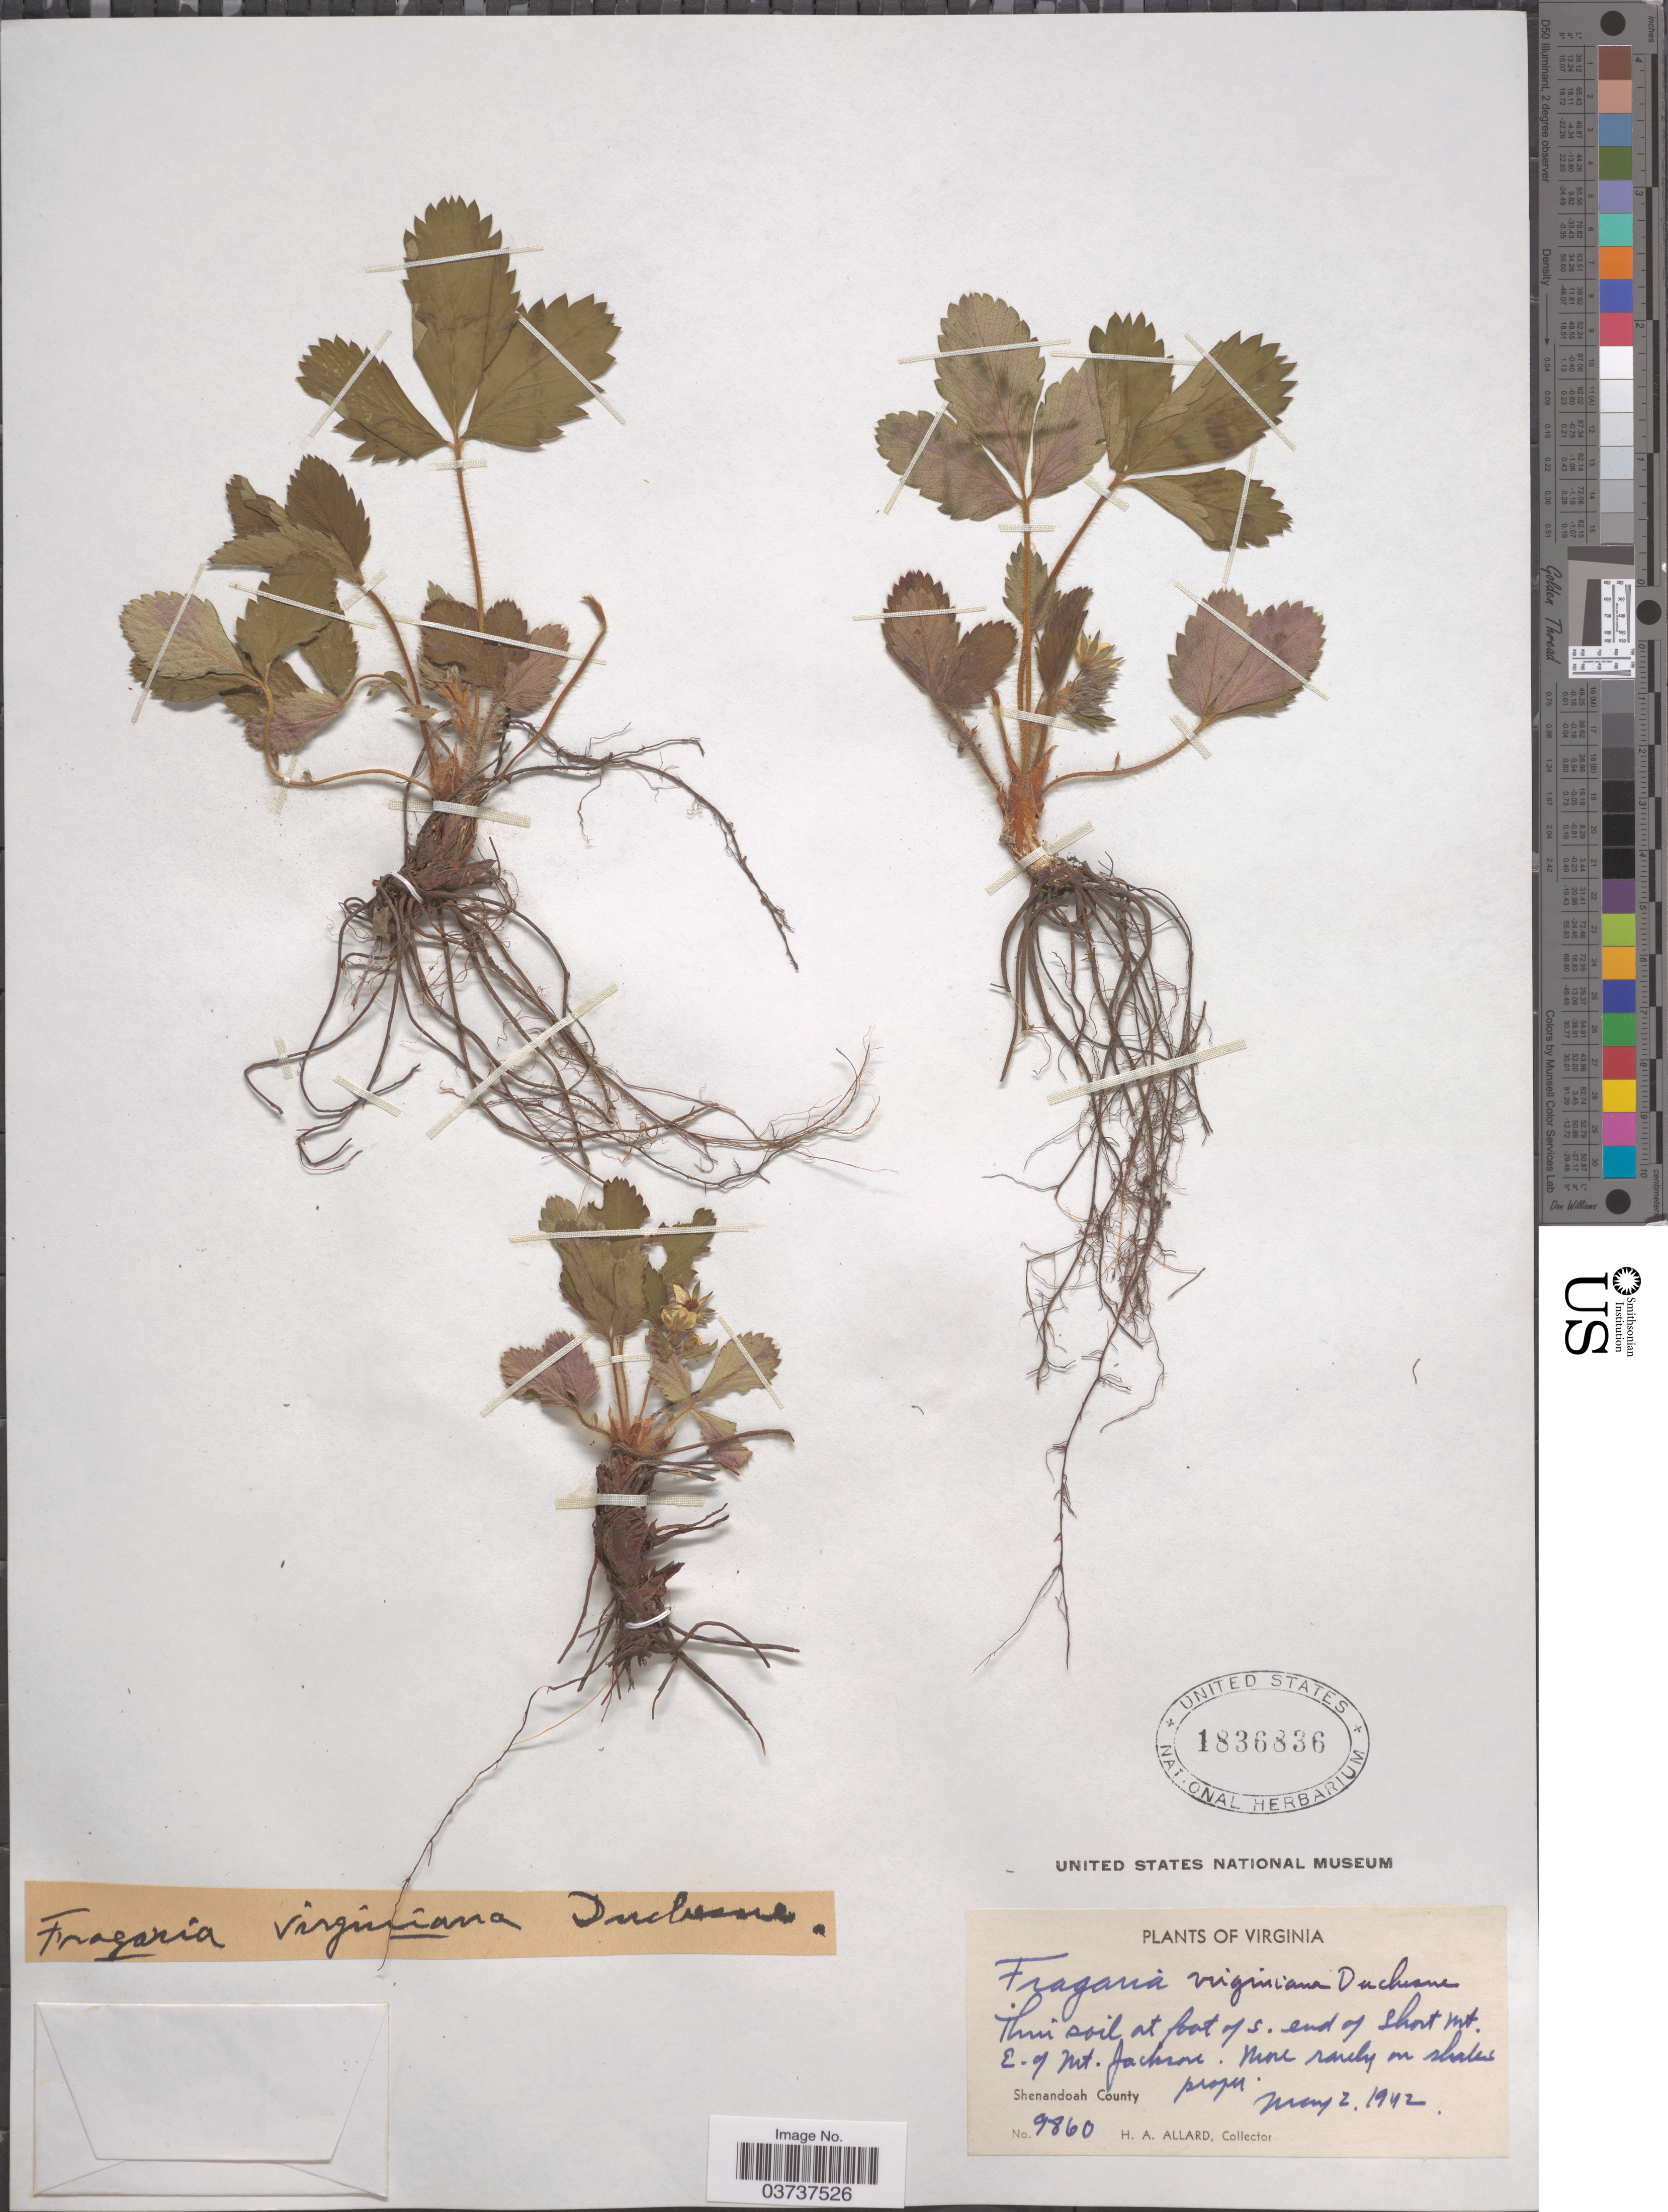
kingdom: Plantae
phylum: Tracheophyta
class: Magnoliopsida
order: Rosales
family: Rosaceae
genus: Fragaria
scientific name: Fragaria virginiana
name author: Mill.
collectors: H. A. Allard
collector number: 9860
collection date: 1942-05-02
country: United States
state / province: Virginia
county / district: Shenandoah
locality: At foot of S. end of Short Mt. E. of Mt. Jackson. Shenandoah County.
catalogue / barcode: US 1836836